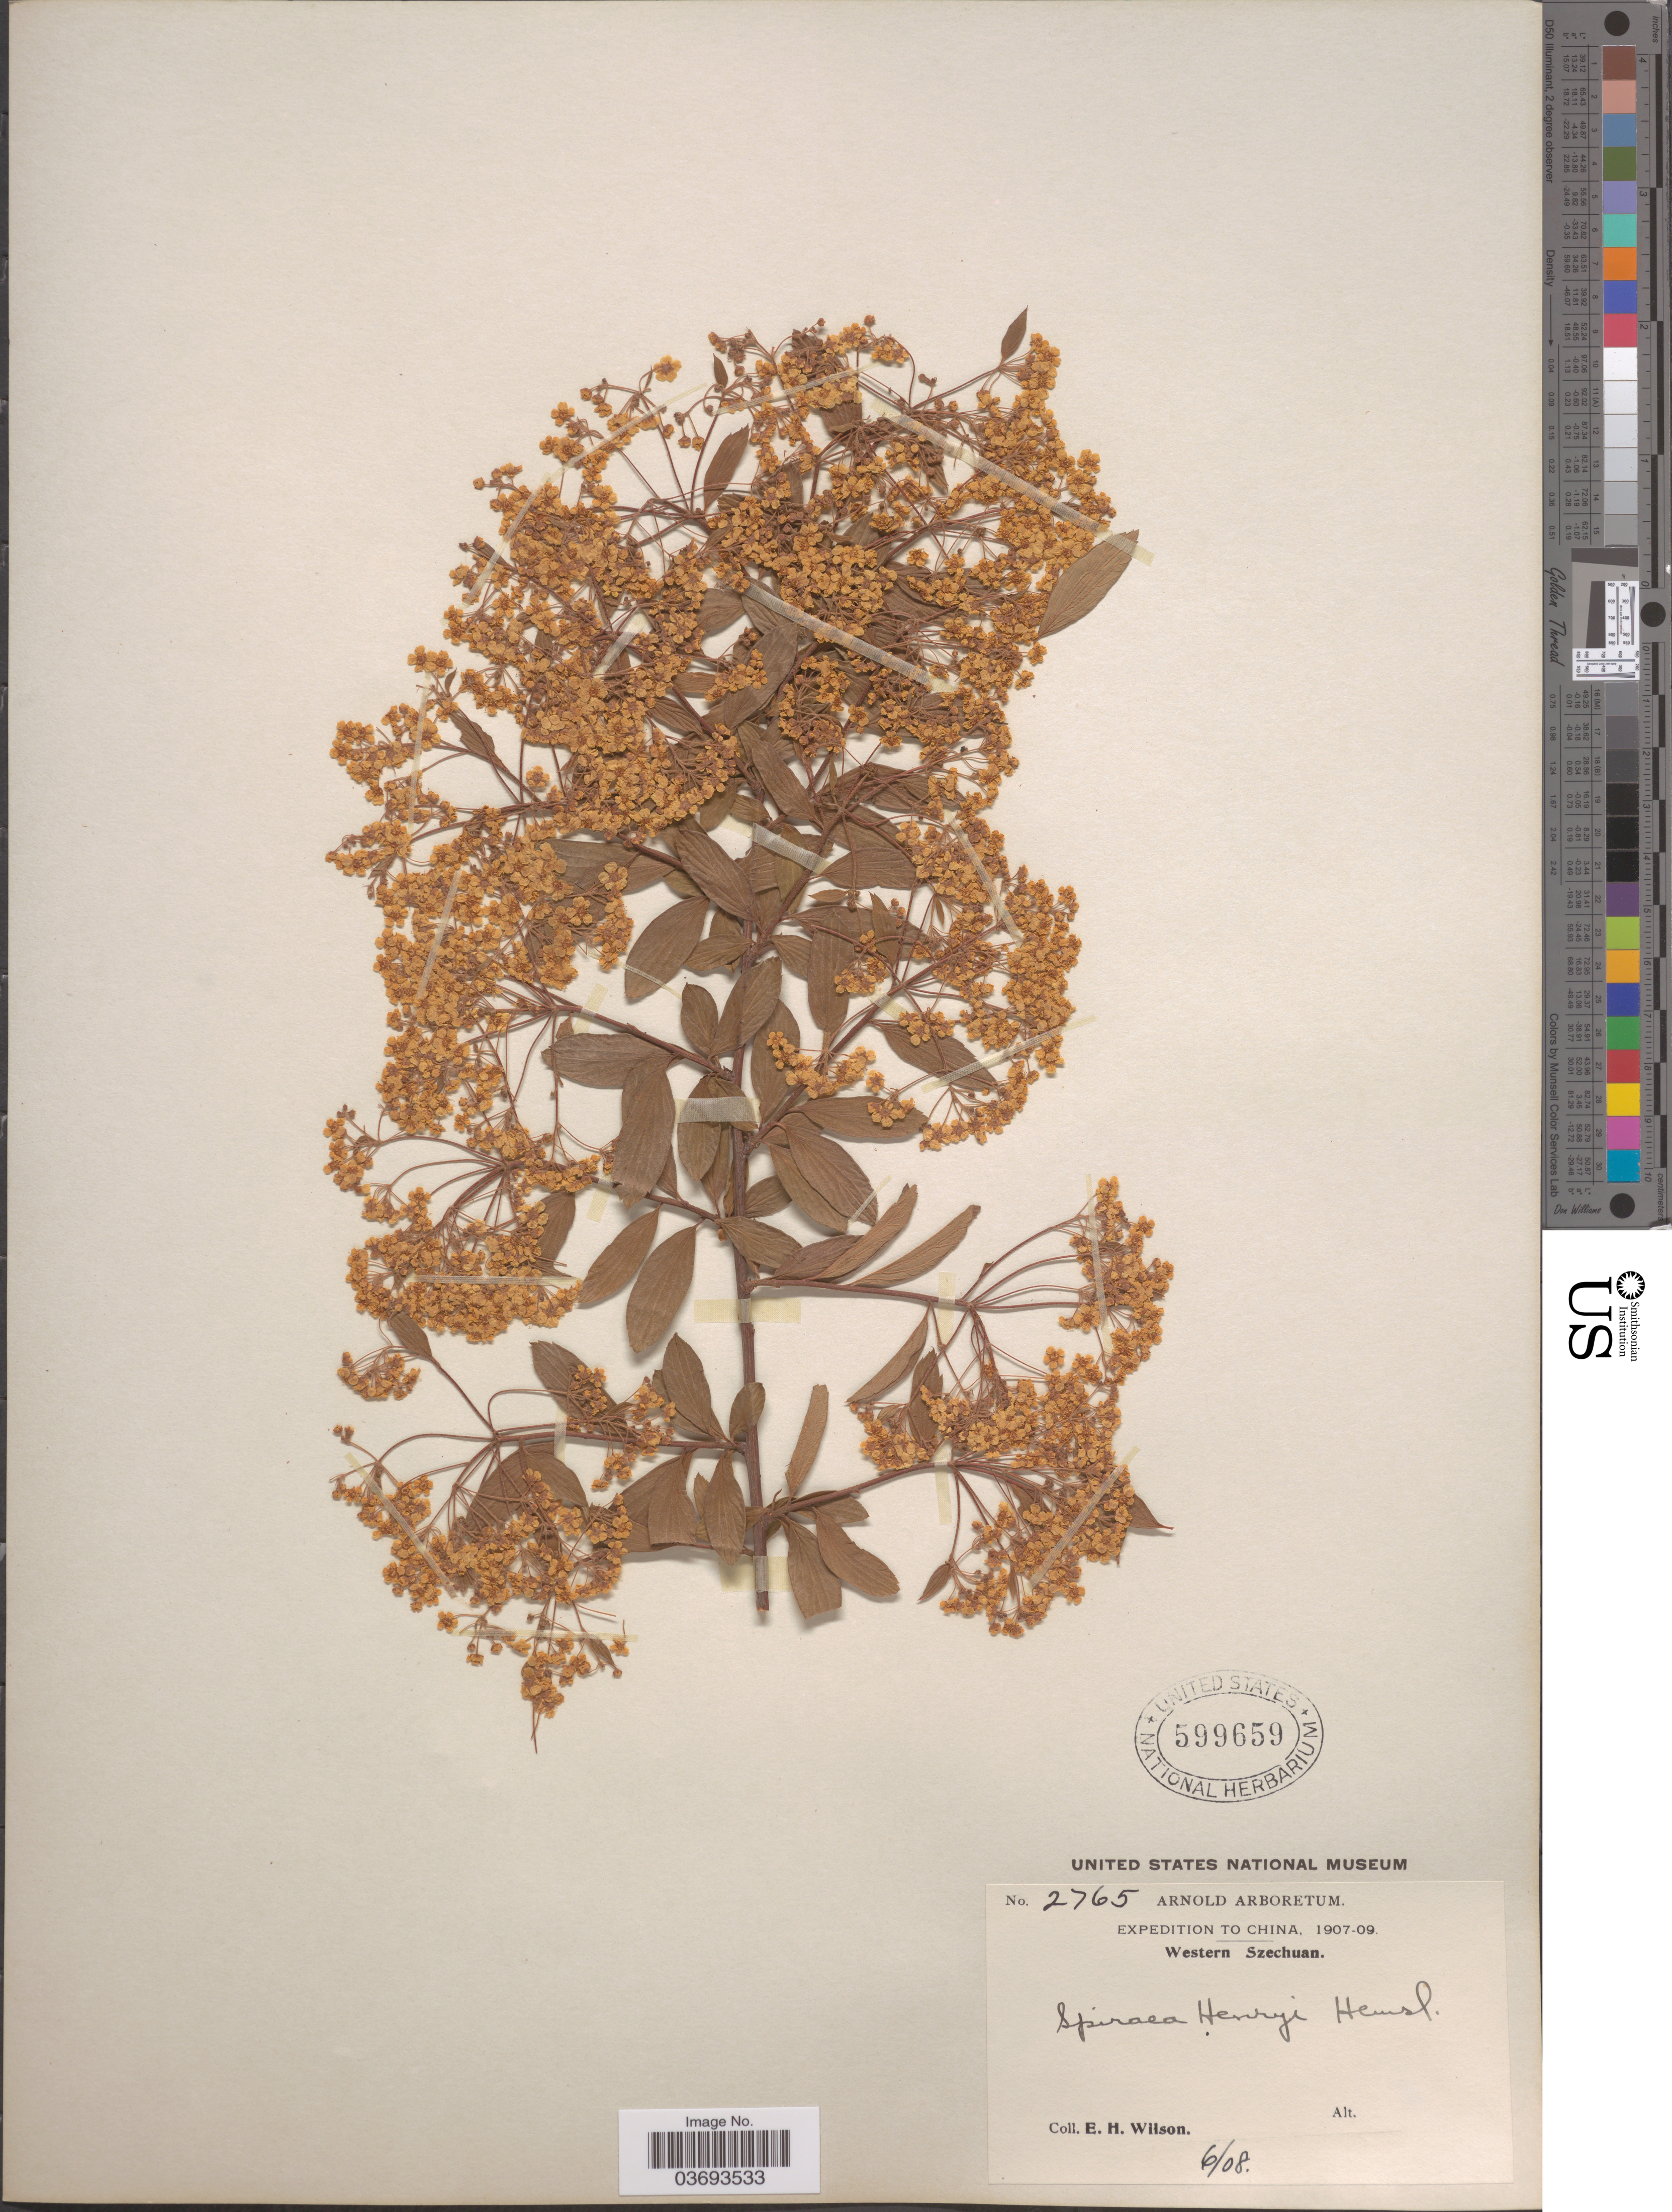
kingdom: Plantae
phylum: Tracheophyta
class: Magnoliopsida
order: Rosales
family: Rosaceae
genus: Spiraea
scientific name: Spiraea henryi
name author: Hemsl.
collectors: E. Wilson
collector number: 2765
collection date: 1908-06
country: China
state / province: Sichuan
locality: Western Szechuan.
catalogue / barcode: US 599659